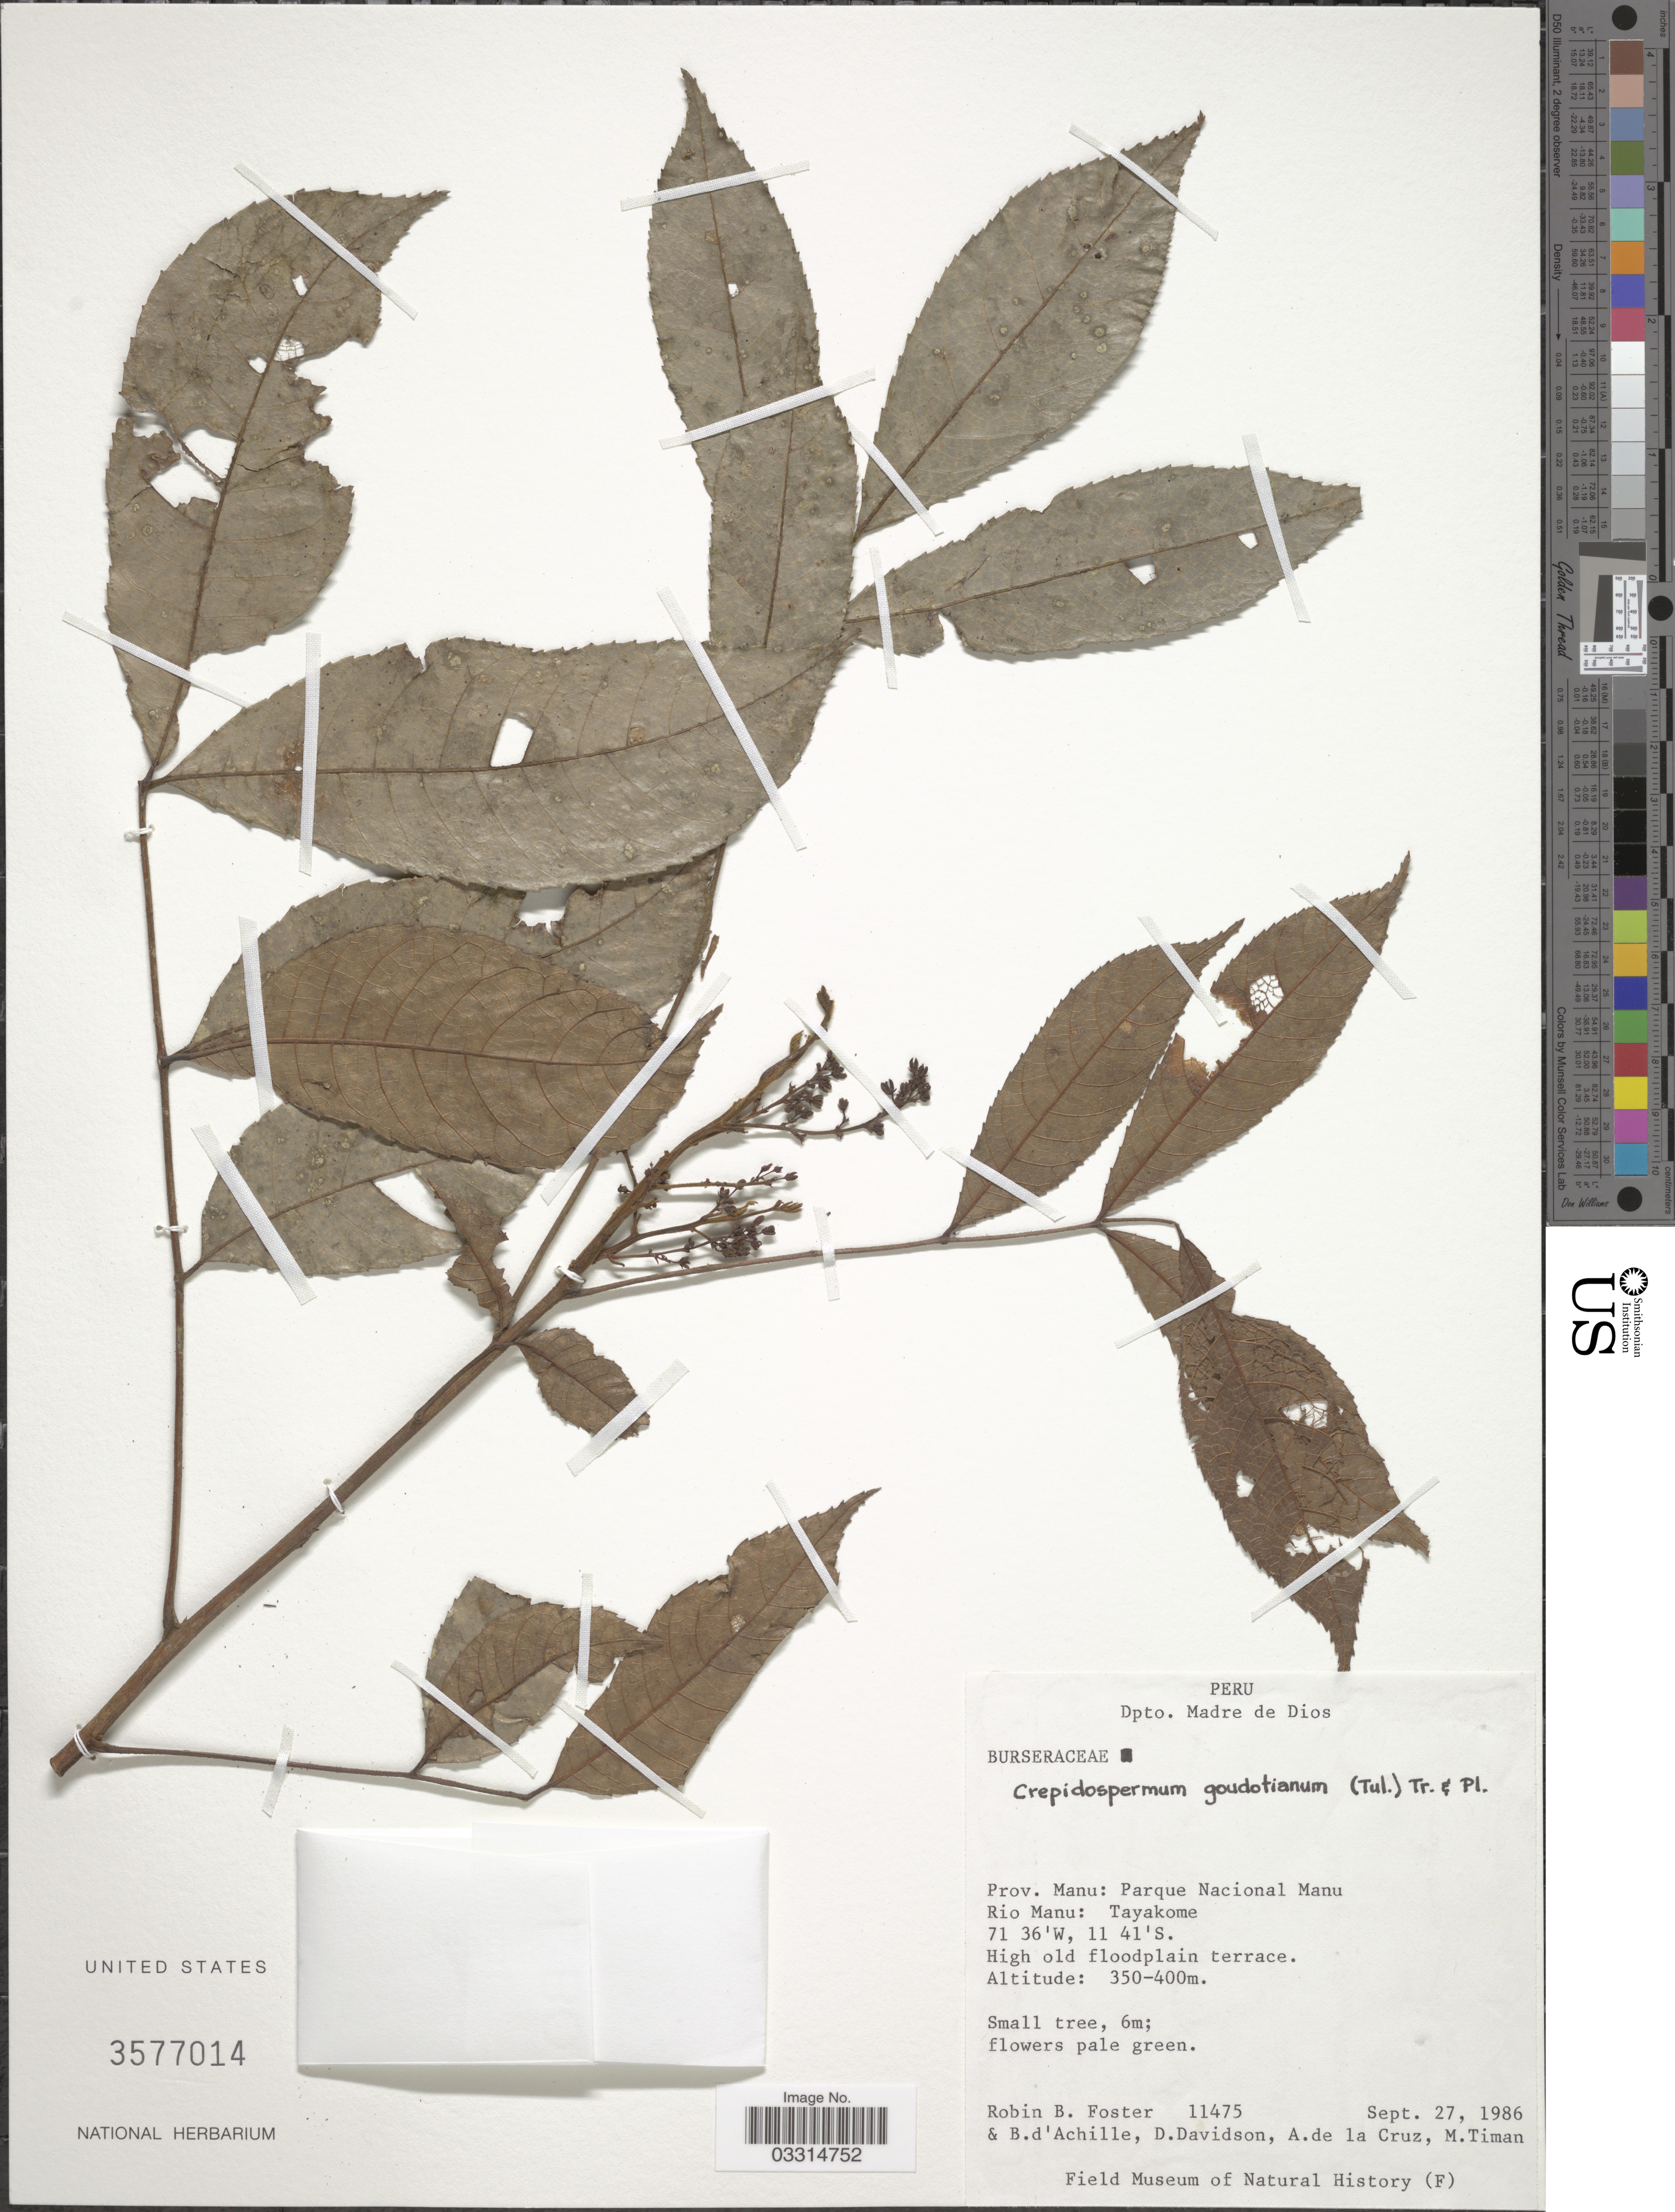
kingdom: Plantae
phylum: Tracheophyta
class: Magnoliopsida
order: Sapindales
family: Burseraceae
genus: Protium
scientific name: Protium goudotianum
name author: (Tul.) Byng & Christenh.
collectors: R. B. Foster, B. d'Achille, D. Davidson, A. De la Cruz & M. Timan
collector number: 11475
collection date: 1986-09-27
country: Peru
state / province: Madre de Dios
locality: Dpto. Madre de Dios, Prov. Manu: Parque Nacional Manu, Rio Manu: Tayakome.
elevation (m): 350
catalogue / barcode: US 3577014